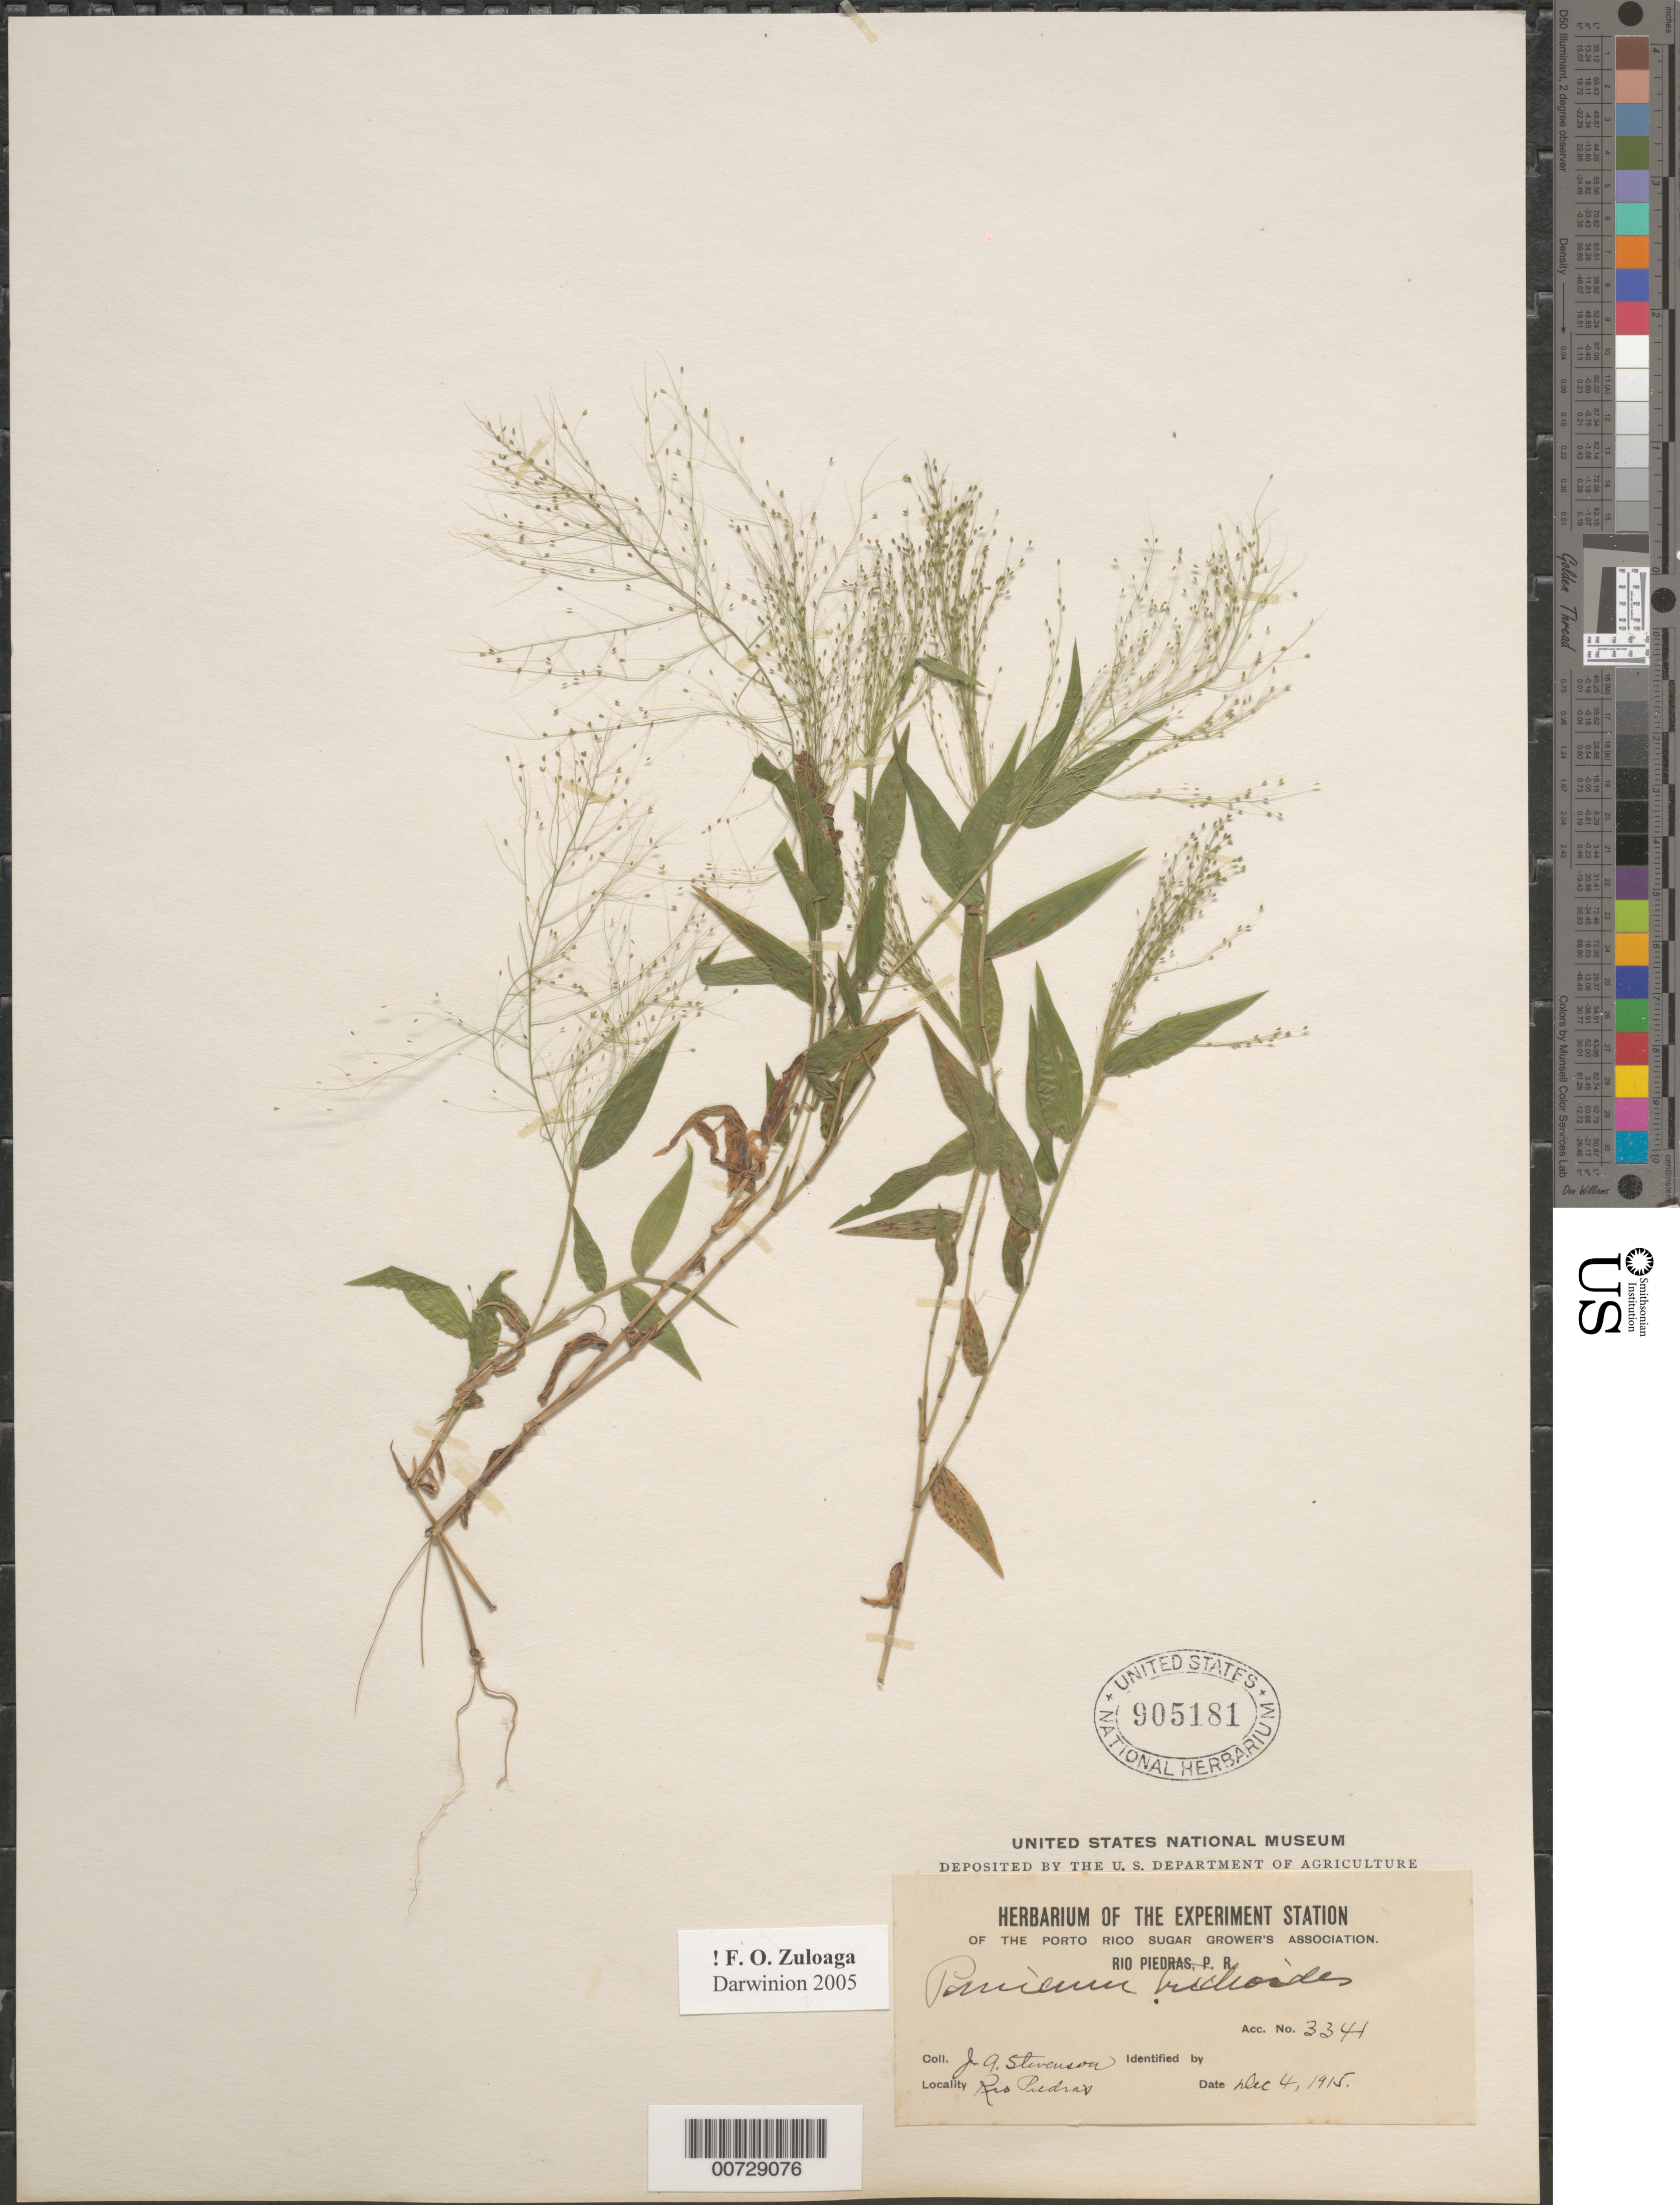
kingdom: Plantae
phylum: Tracheophyta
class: Liliopsida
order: Poales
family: Poaceae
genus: Panicum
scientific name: Panicum trichoides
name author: Sw.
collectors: J. Stevenson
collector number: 3341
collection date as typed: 04 Dec 1915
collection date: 1915-12-04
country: Puerto Rico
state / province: San Juan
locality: Río Piedras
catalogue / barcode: US 905181